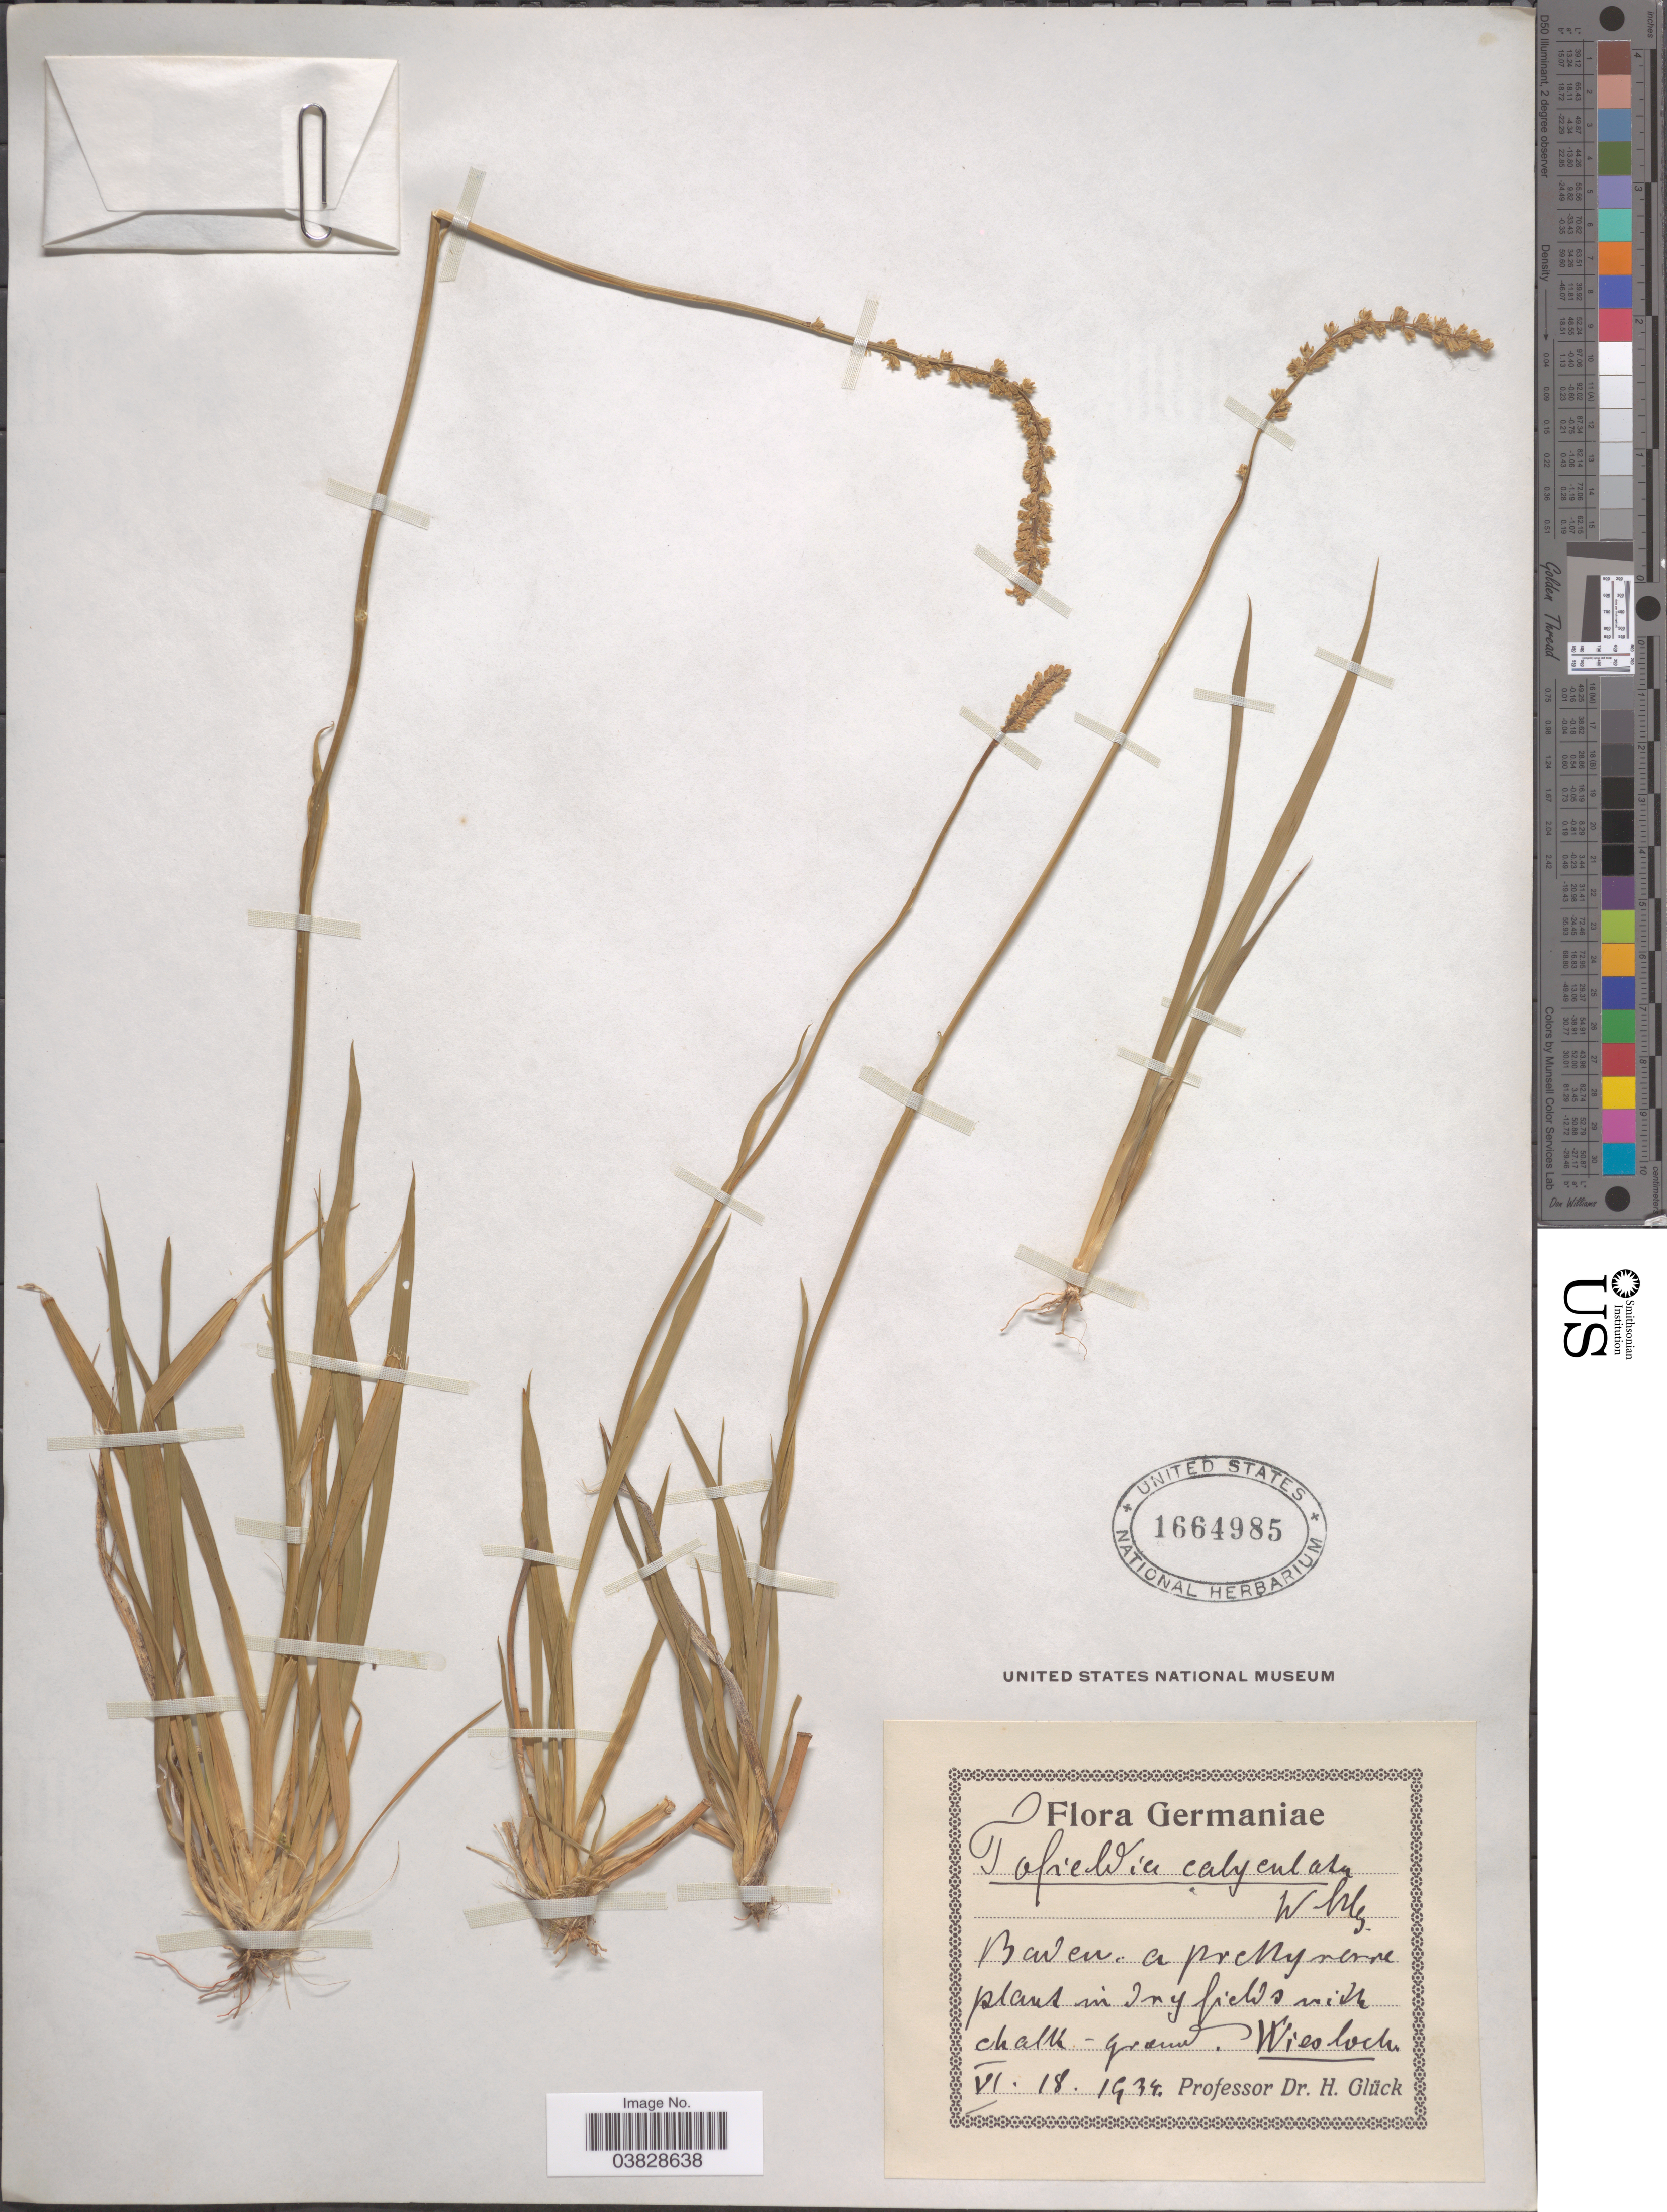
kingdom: Plantae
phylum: Tracheophyta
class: Liliopsida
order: Alismatales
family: Tofieldiaceae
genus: Tofieldia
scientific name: Tofieldia calyculata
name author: (L.) Wahlenb.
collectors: H. Glück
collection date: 1934-06-18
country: Germany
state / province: Baden-Württemberg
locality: Baden: a pretty rare plant in dry fields with chalk - grand. Wiesloch.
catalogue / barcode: US 1664985